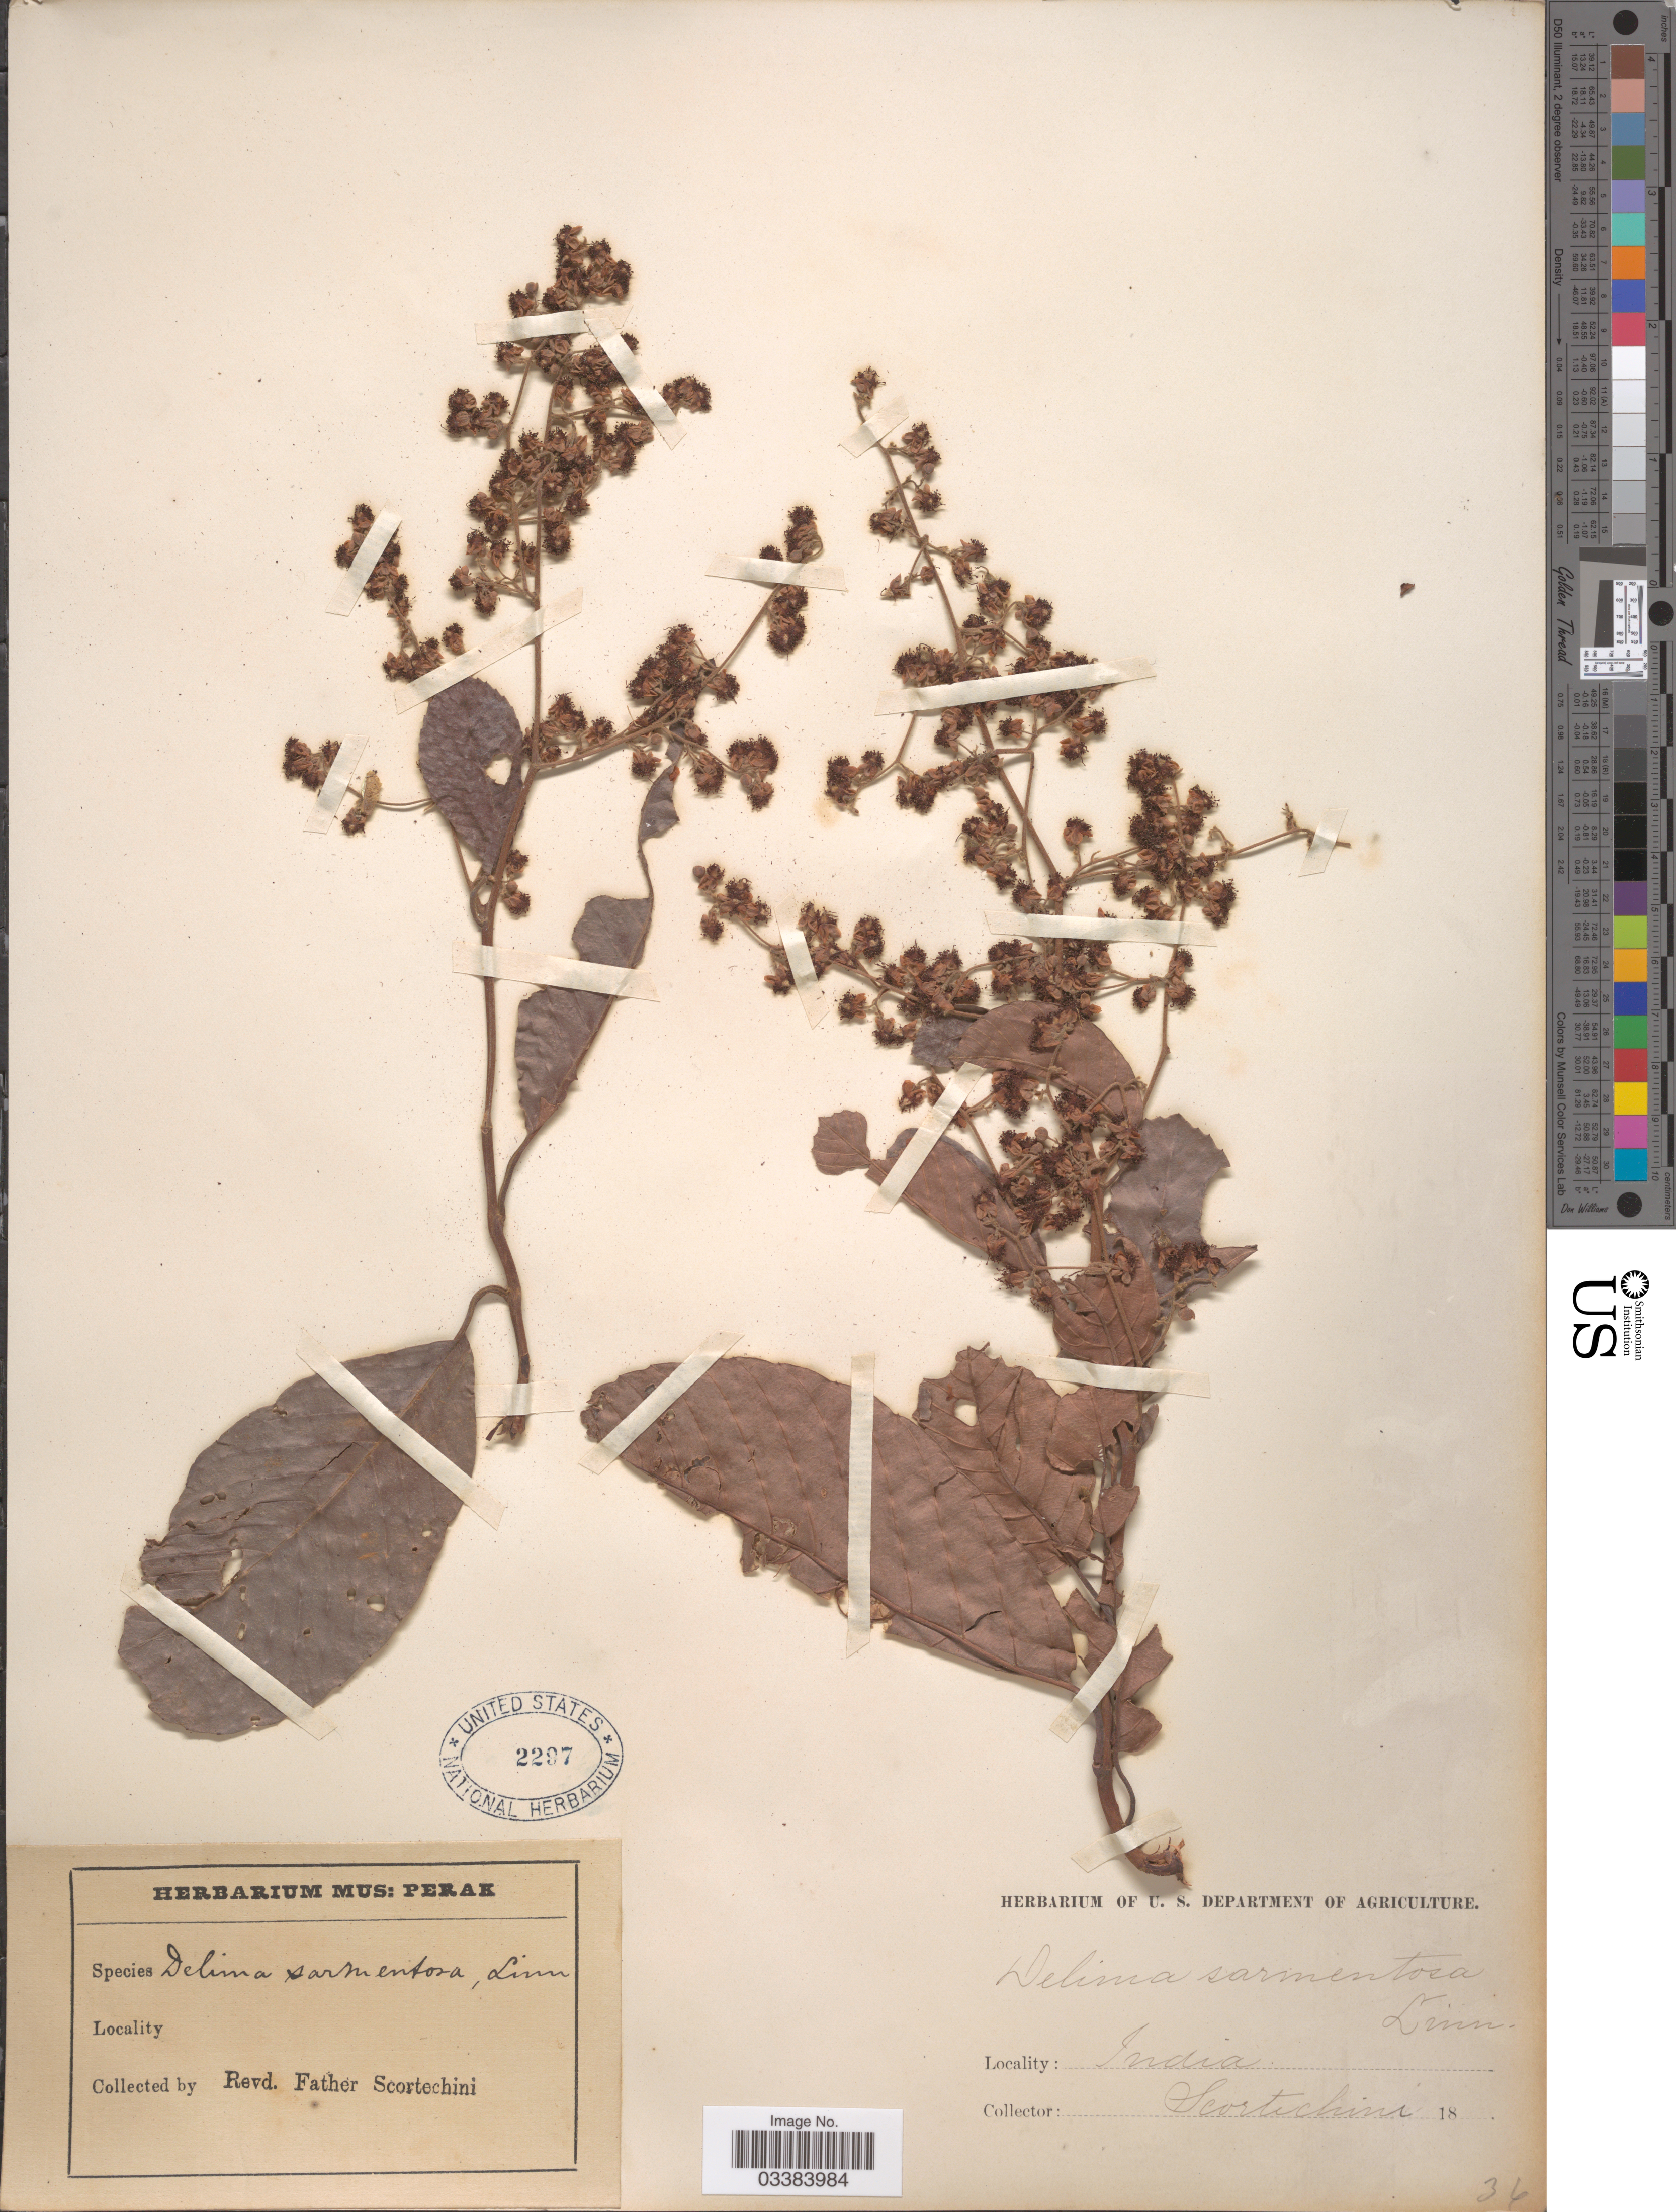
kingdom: Plantae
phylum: Tracheophyta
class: Magnoliopsida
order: Dilleniales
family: Dilleniaceae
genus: Tetracera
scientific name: Tetracera scandens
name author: (L.) Merr.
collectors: Fr. Scortechini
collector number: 36?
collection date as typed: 18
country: India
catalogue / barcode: US 2297